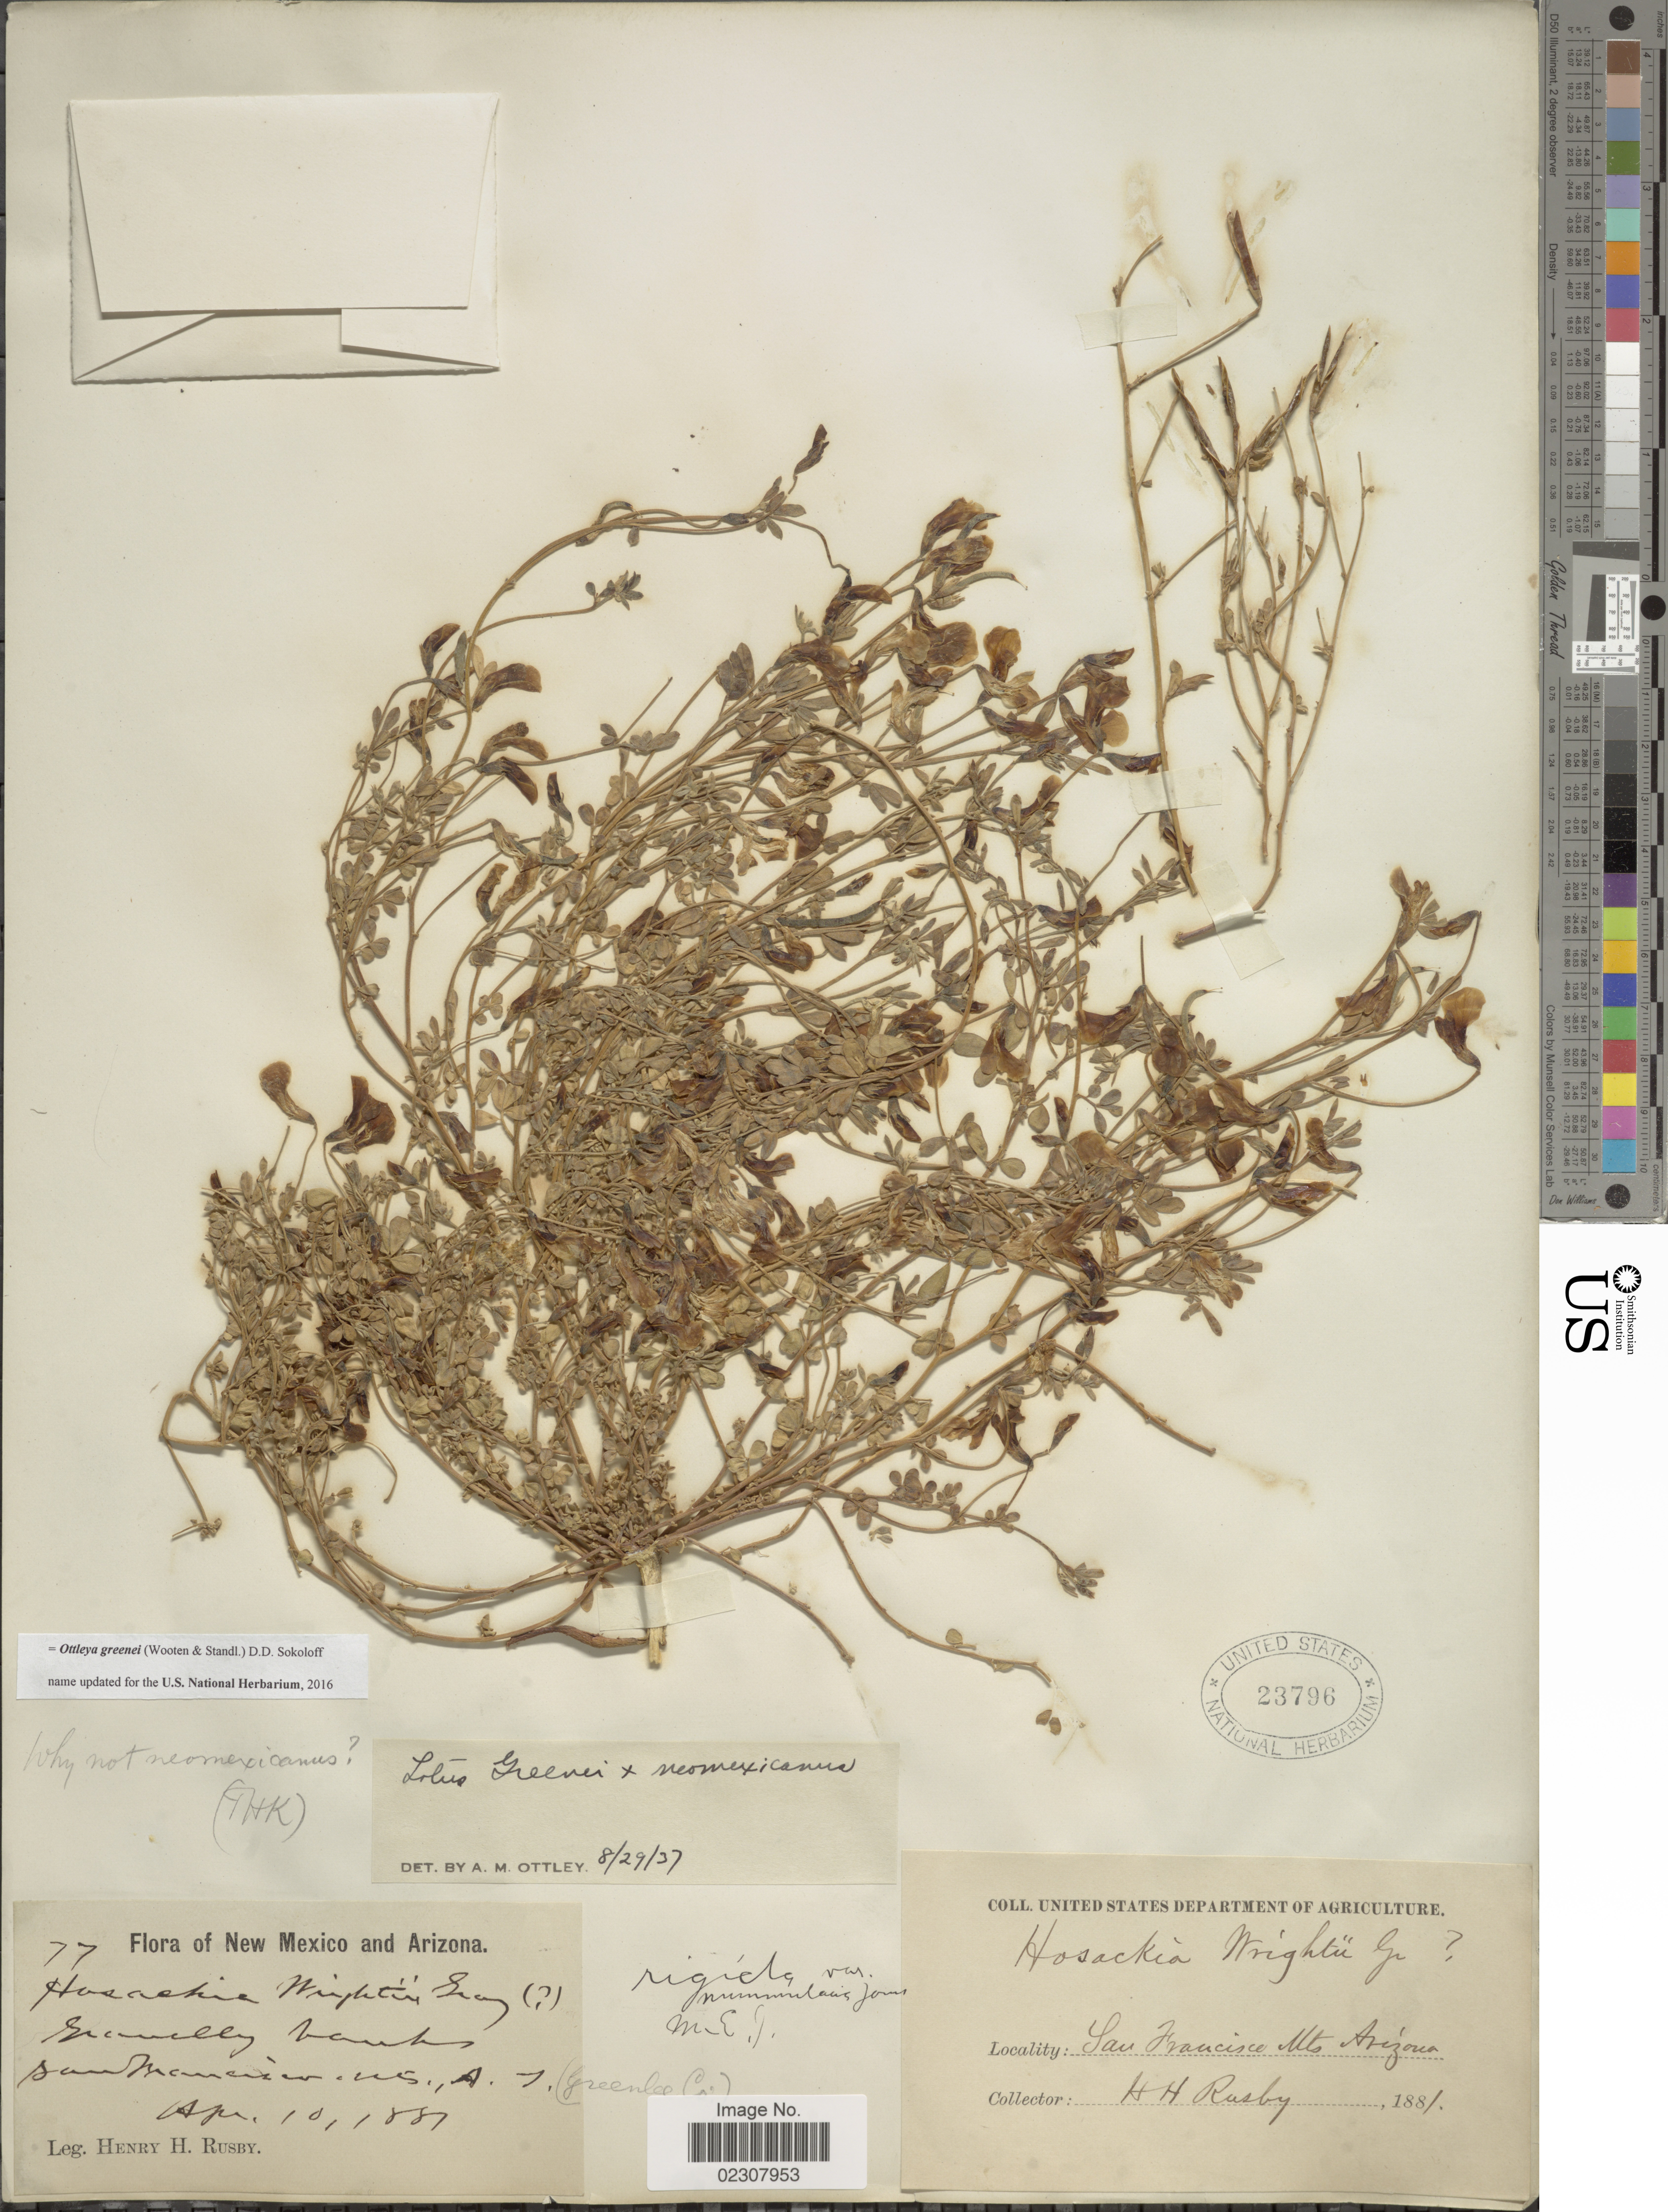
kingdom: Plantae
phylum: Tracheophyta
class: Magnoliopsida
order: Fabales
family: Fabaceae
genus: Ottleya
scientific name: Ottleya greenei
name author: (Wooten & Standl.) D.D. Sokoloff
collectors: H. H. Rusby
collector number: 77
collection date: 1881-04-10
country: United States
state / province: Arizona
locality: San Francisco Mts, Gravelly banks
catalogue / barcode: US 23796